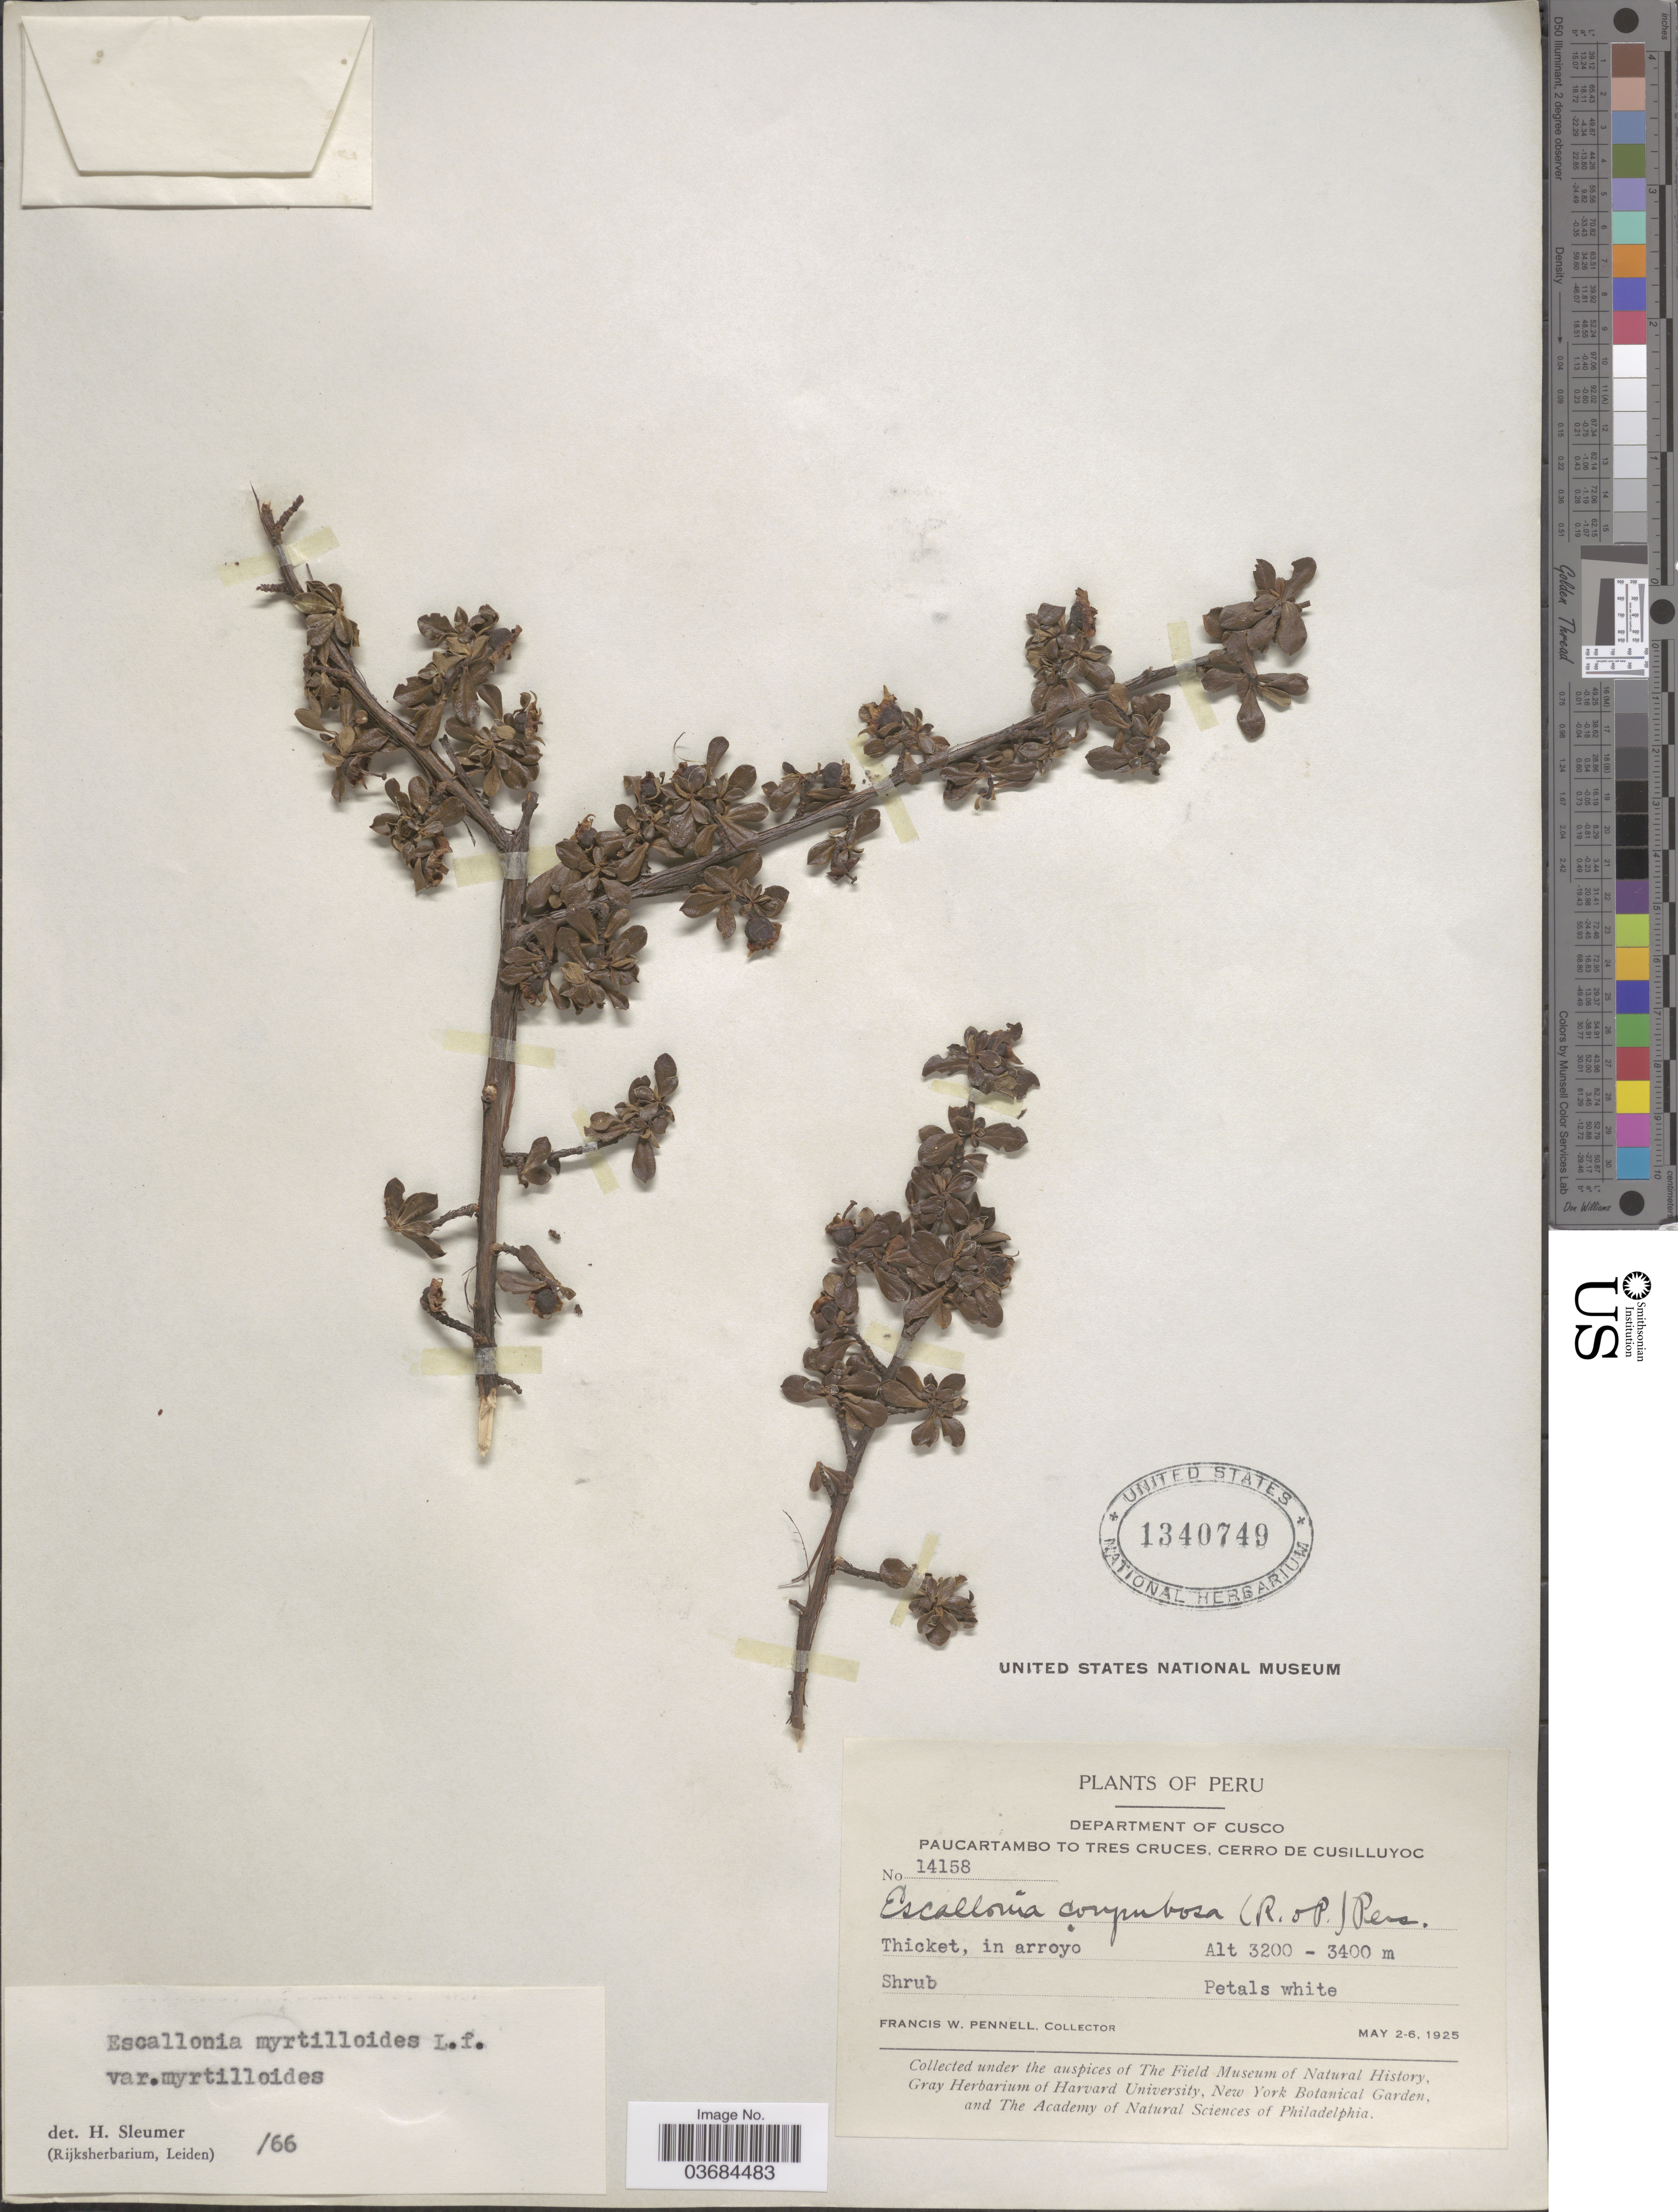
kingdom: Plantae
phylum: Tracheophyta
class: Magnoliopsida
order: Escalloniales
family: Escalloniaceae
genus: Escallonia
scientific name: Escallonia myrtilloides var. myrtilloides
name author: L. f.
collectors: F. W. Pennell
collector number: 14158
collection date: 1925-05-02/1925-05-06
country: Peru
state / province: Cusco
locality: Department of Cusco. Paucartambo to Tres Cruces, cerro de Cusilluyoc.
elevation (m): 3200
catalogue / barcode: US 1340749